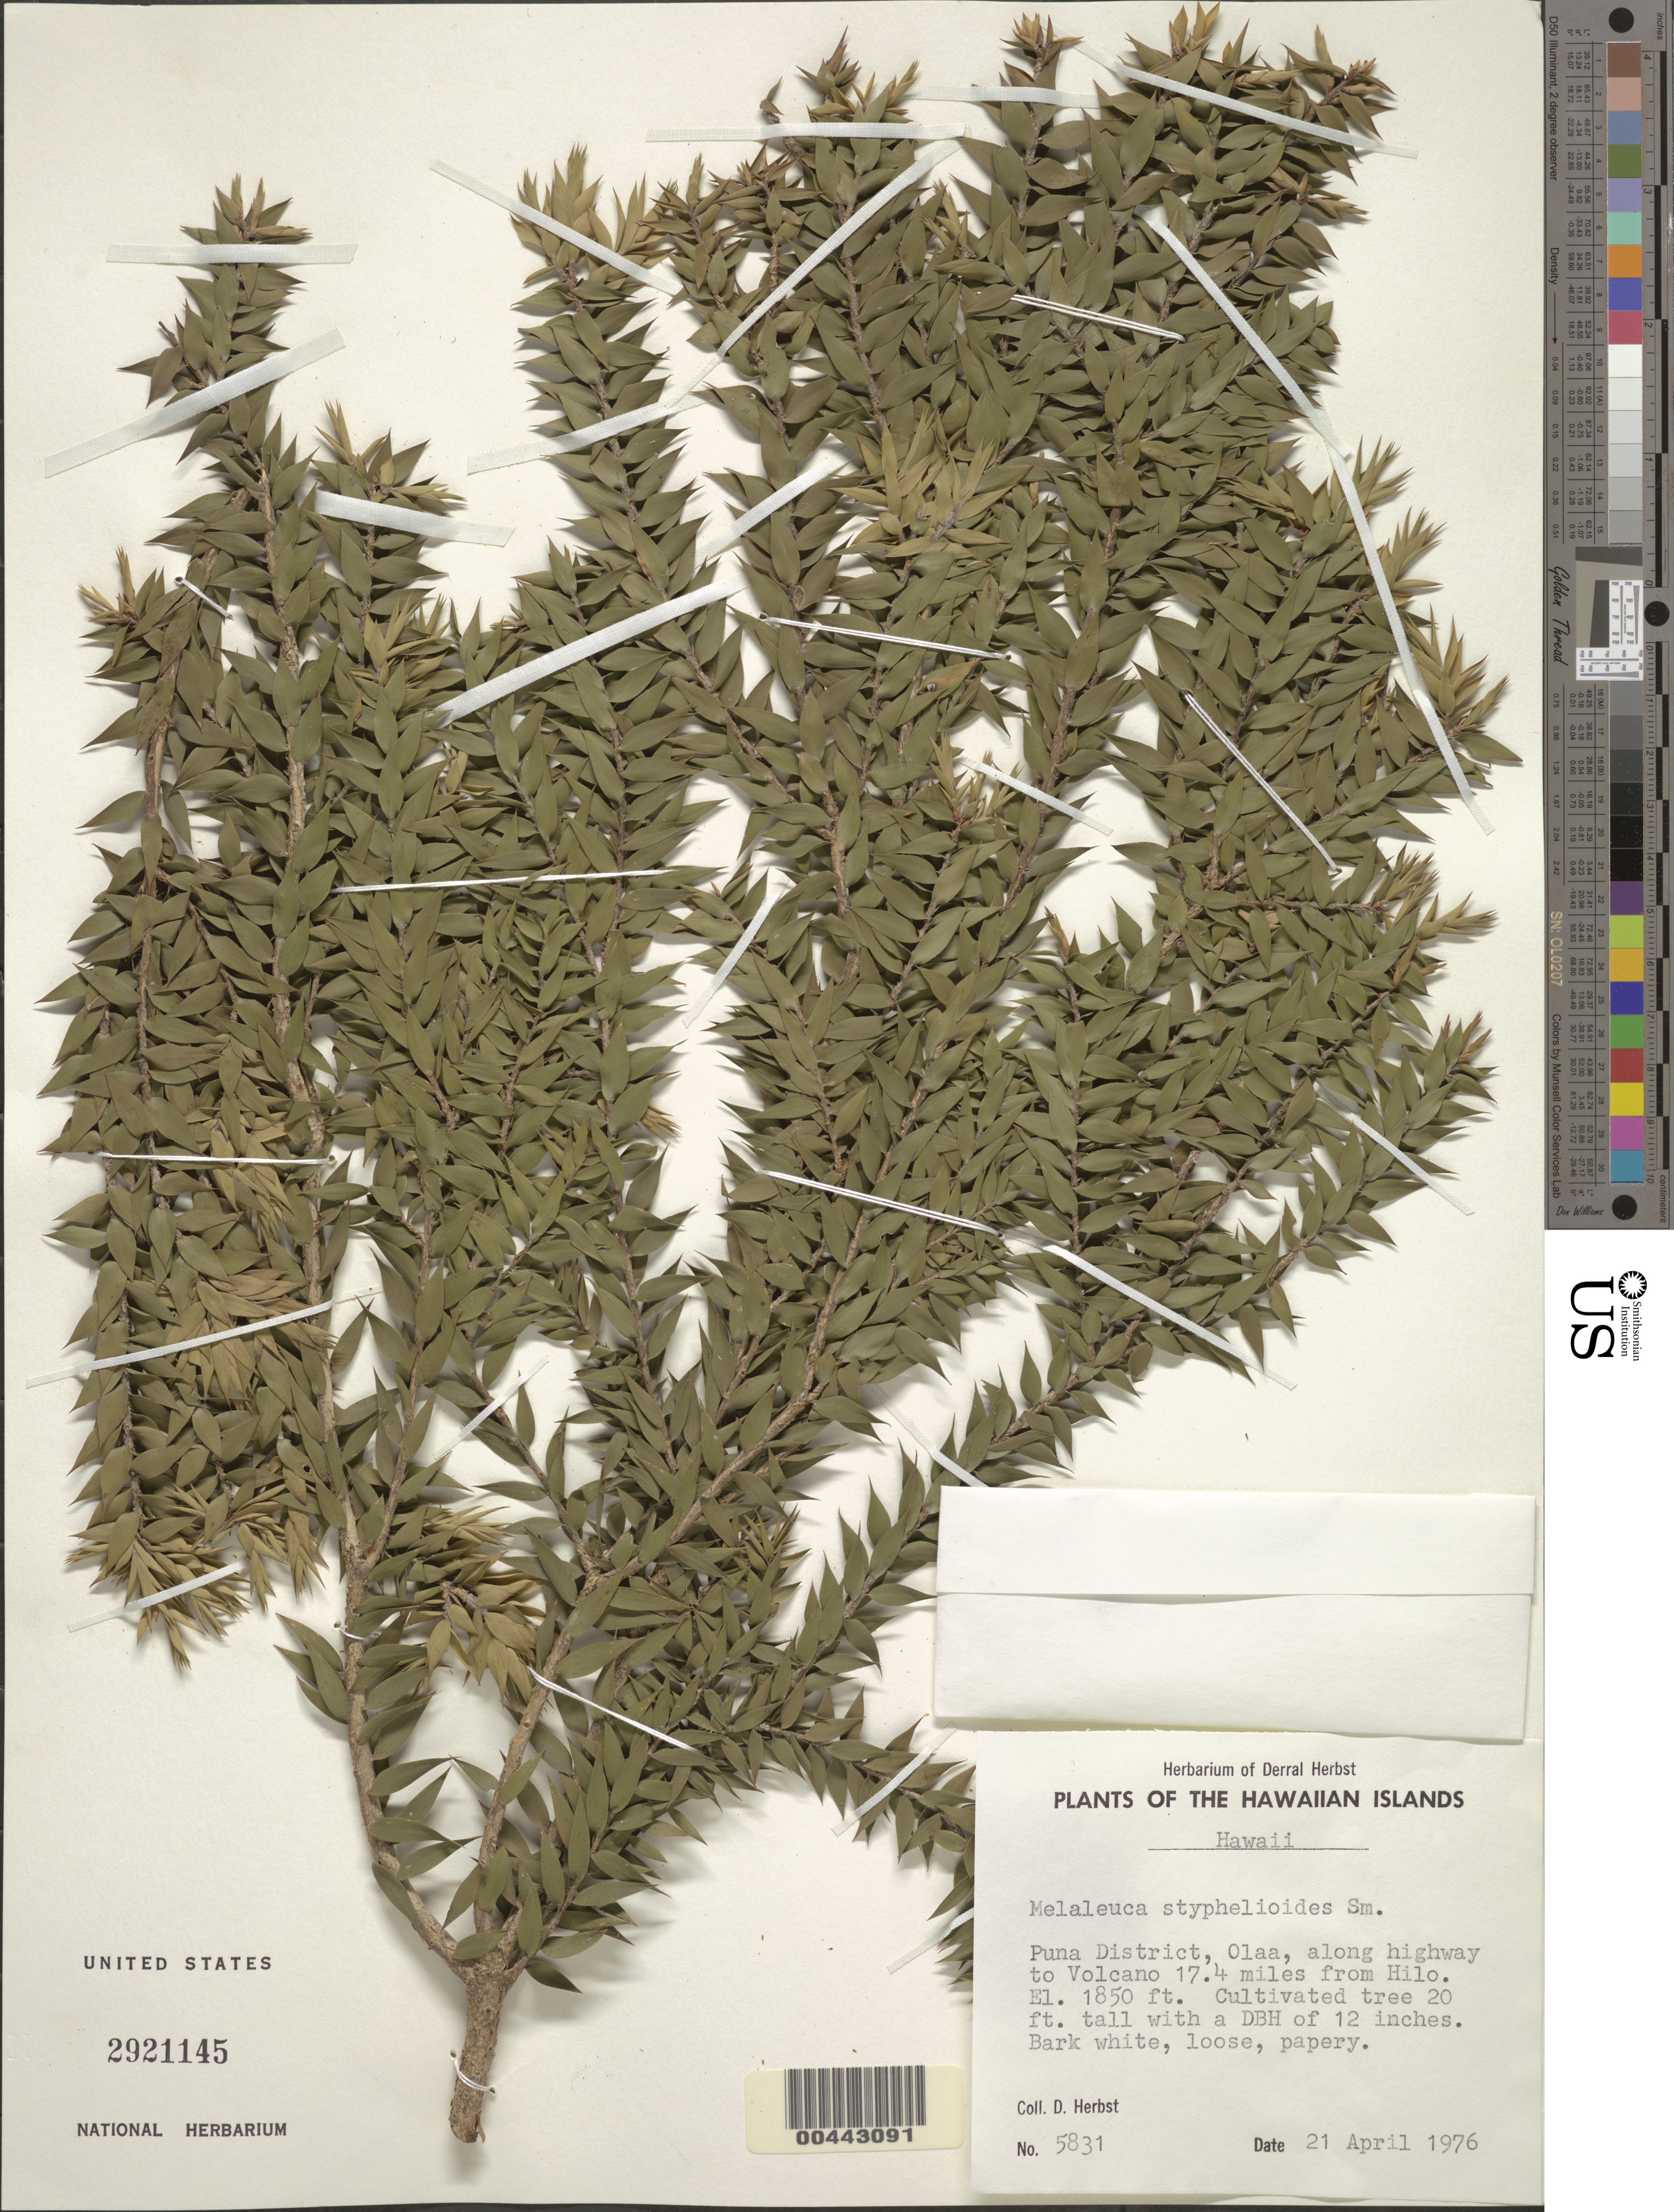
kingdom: Plantae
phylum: Tracheophyta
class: Magnoliopsida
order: Myrtales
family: Myrtaceae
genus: Melaleuca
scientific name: Melaleuca styphelioides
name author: Sm.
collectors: D. R. Herbst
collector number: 5831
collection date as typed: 21 Apr 1976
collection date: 1976-04-21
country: United States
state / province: Hawaii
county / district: Hawaii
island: Hawaii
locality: Puna District, Olaa, along highway to Volcano 17.4 miles from Hilo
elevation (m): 564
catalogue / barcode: US 2921145